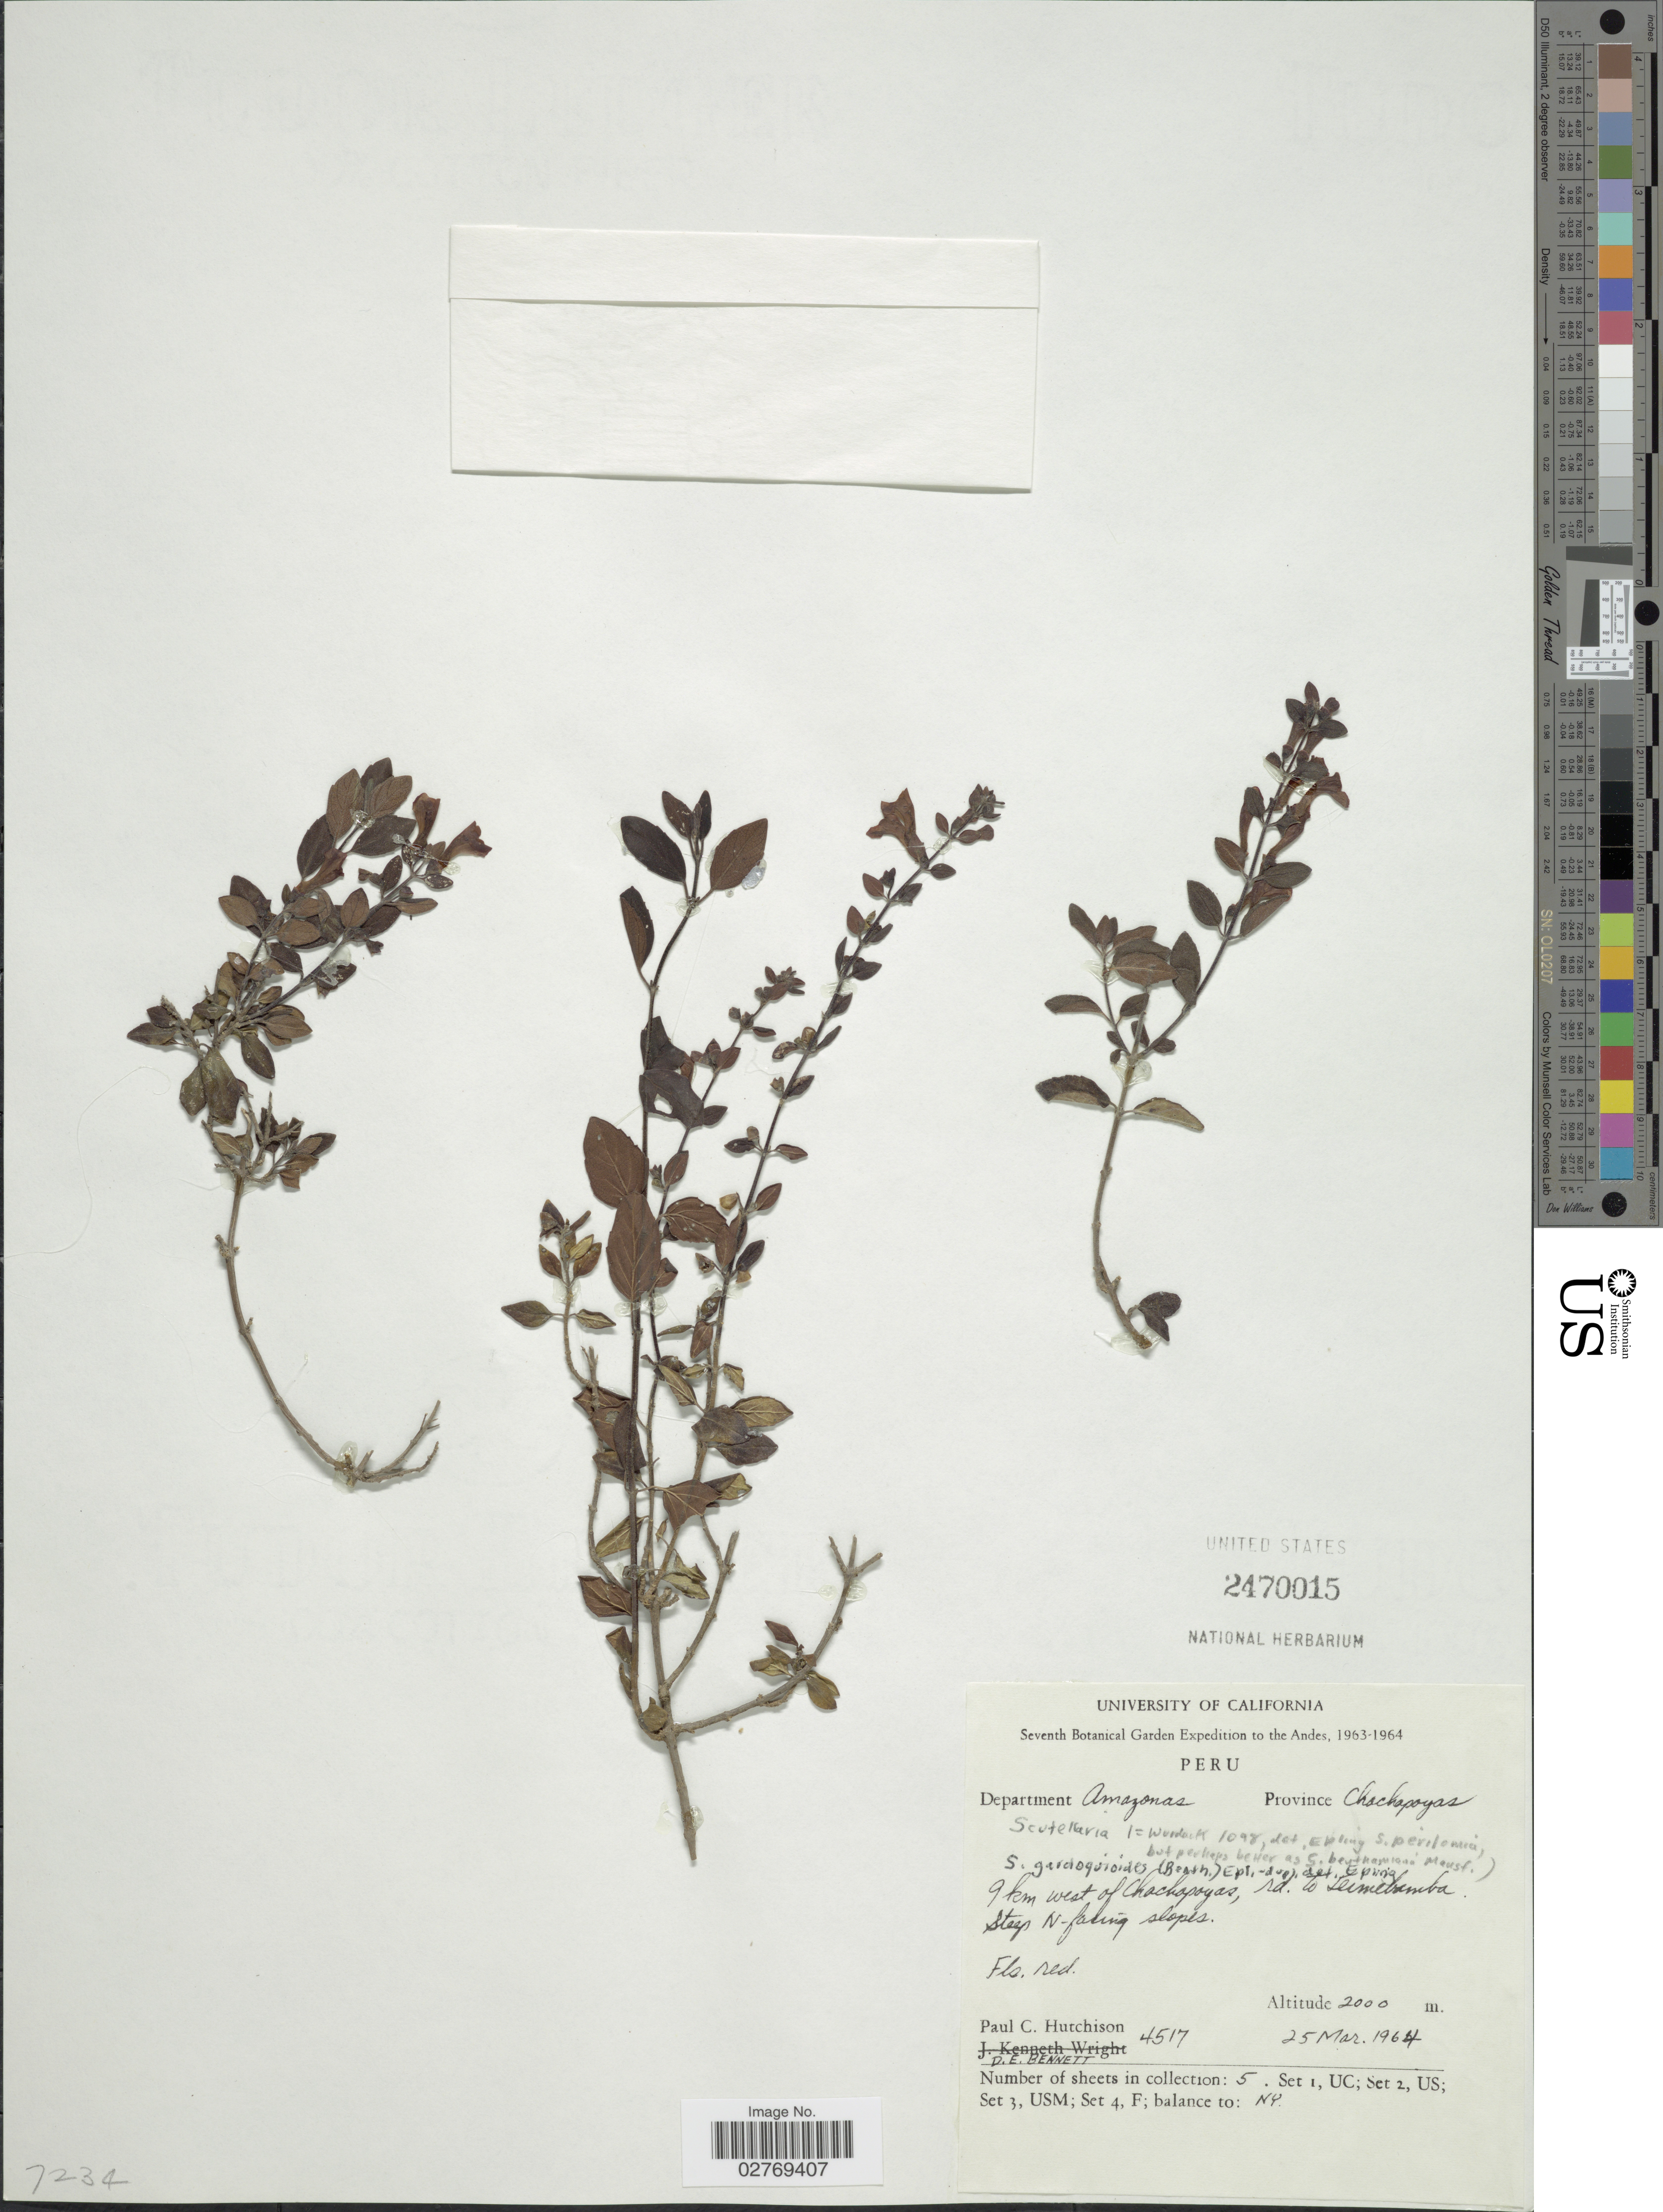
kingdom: Plantae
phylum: Tracheophyta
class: Magnoliopsida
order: Lamiales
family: Lamiaceae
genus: Scutellaria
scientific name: Scutellaria gardoquioides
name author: (Benth.) Benth.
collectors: P. C. Hutchison & D. E. Bennett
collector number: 4517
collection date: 1964-03-25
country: Peru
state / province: Amazonas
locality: The Andes, Department Amazonas, Province Chachapoyas, 9 km west of Chachapoyas, rd. to Leimebamba.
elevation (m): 2000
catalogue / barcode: US 2470015